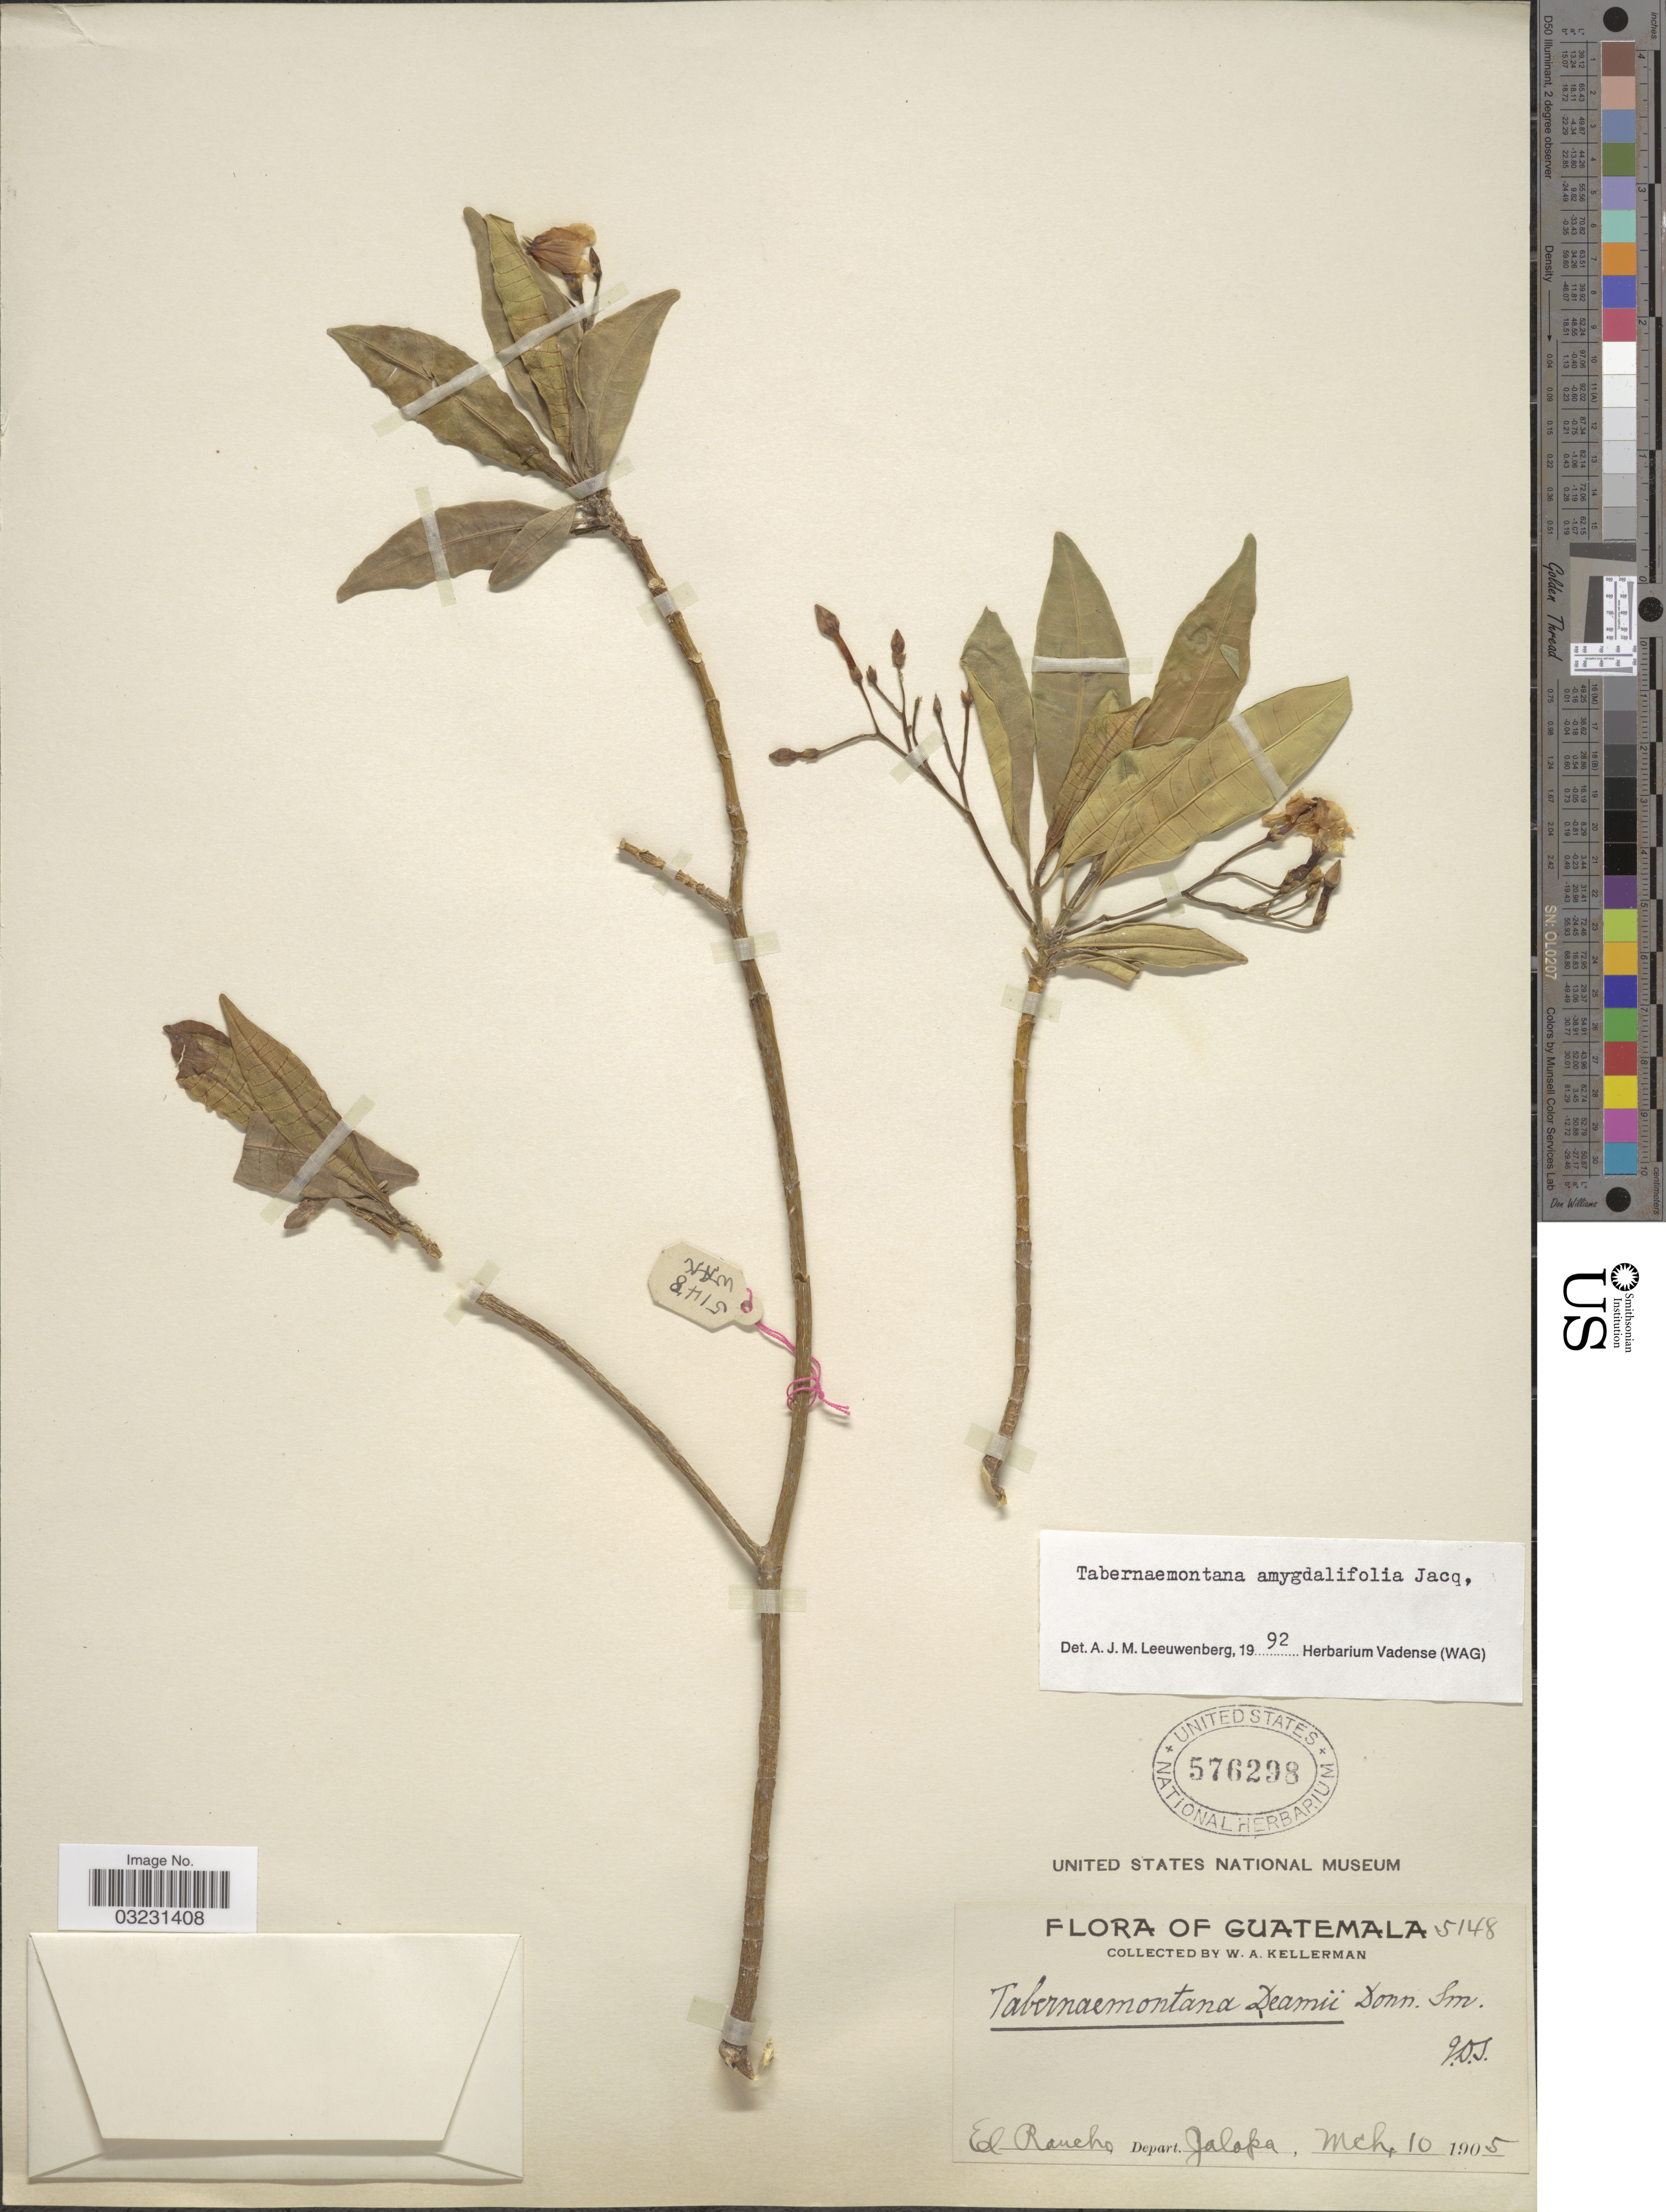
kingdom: Plantae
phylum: Tracheophyta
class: Magnoliopsida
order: Gentianales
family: Apocynaceae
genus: Tabernaemontana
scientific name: Tabernaemontana amygdalifolia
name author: Jacq.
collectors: W. Kellerman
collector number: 5148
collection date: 1905-03-10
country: Guatemala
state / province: Jalapa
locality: El Rancho, Depart. Jalapa.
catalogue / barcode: US 576298